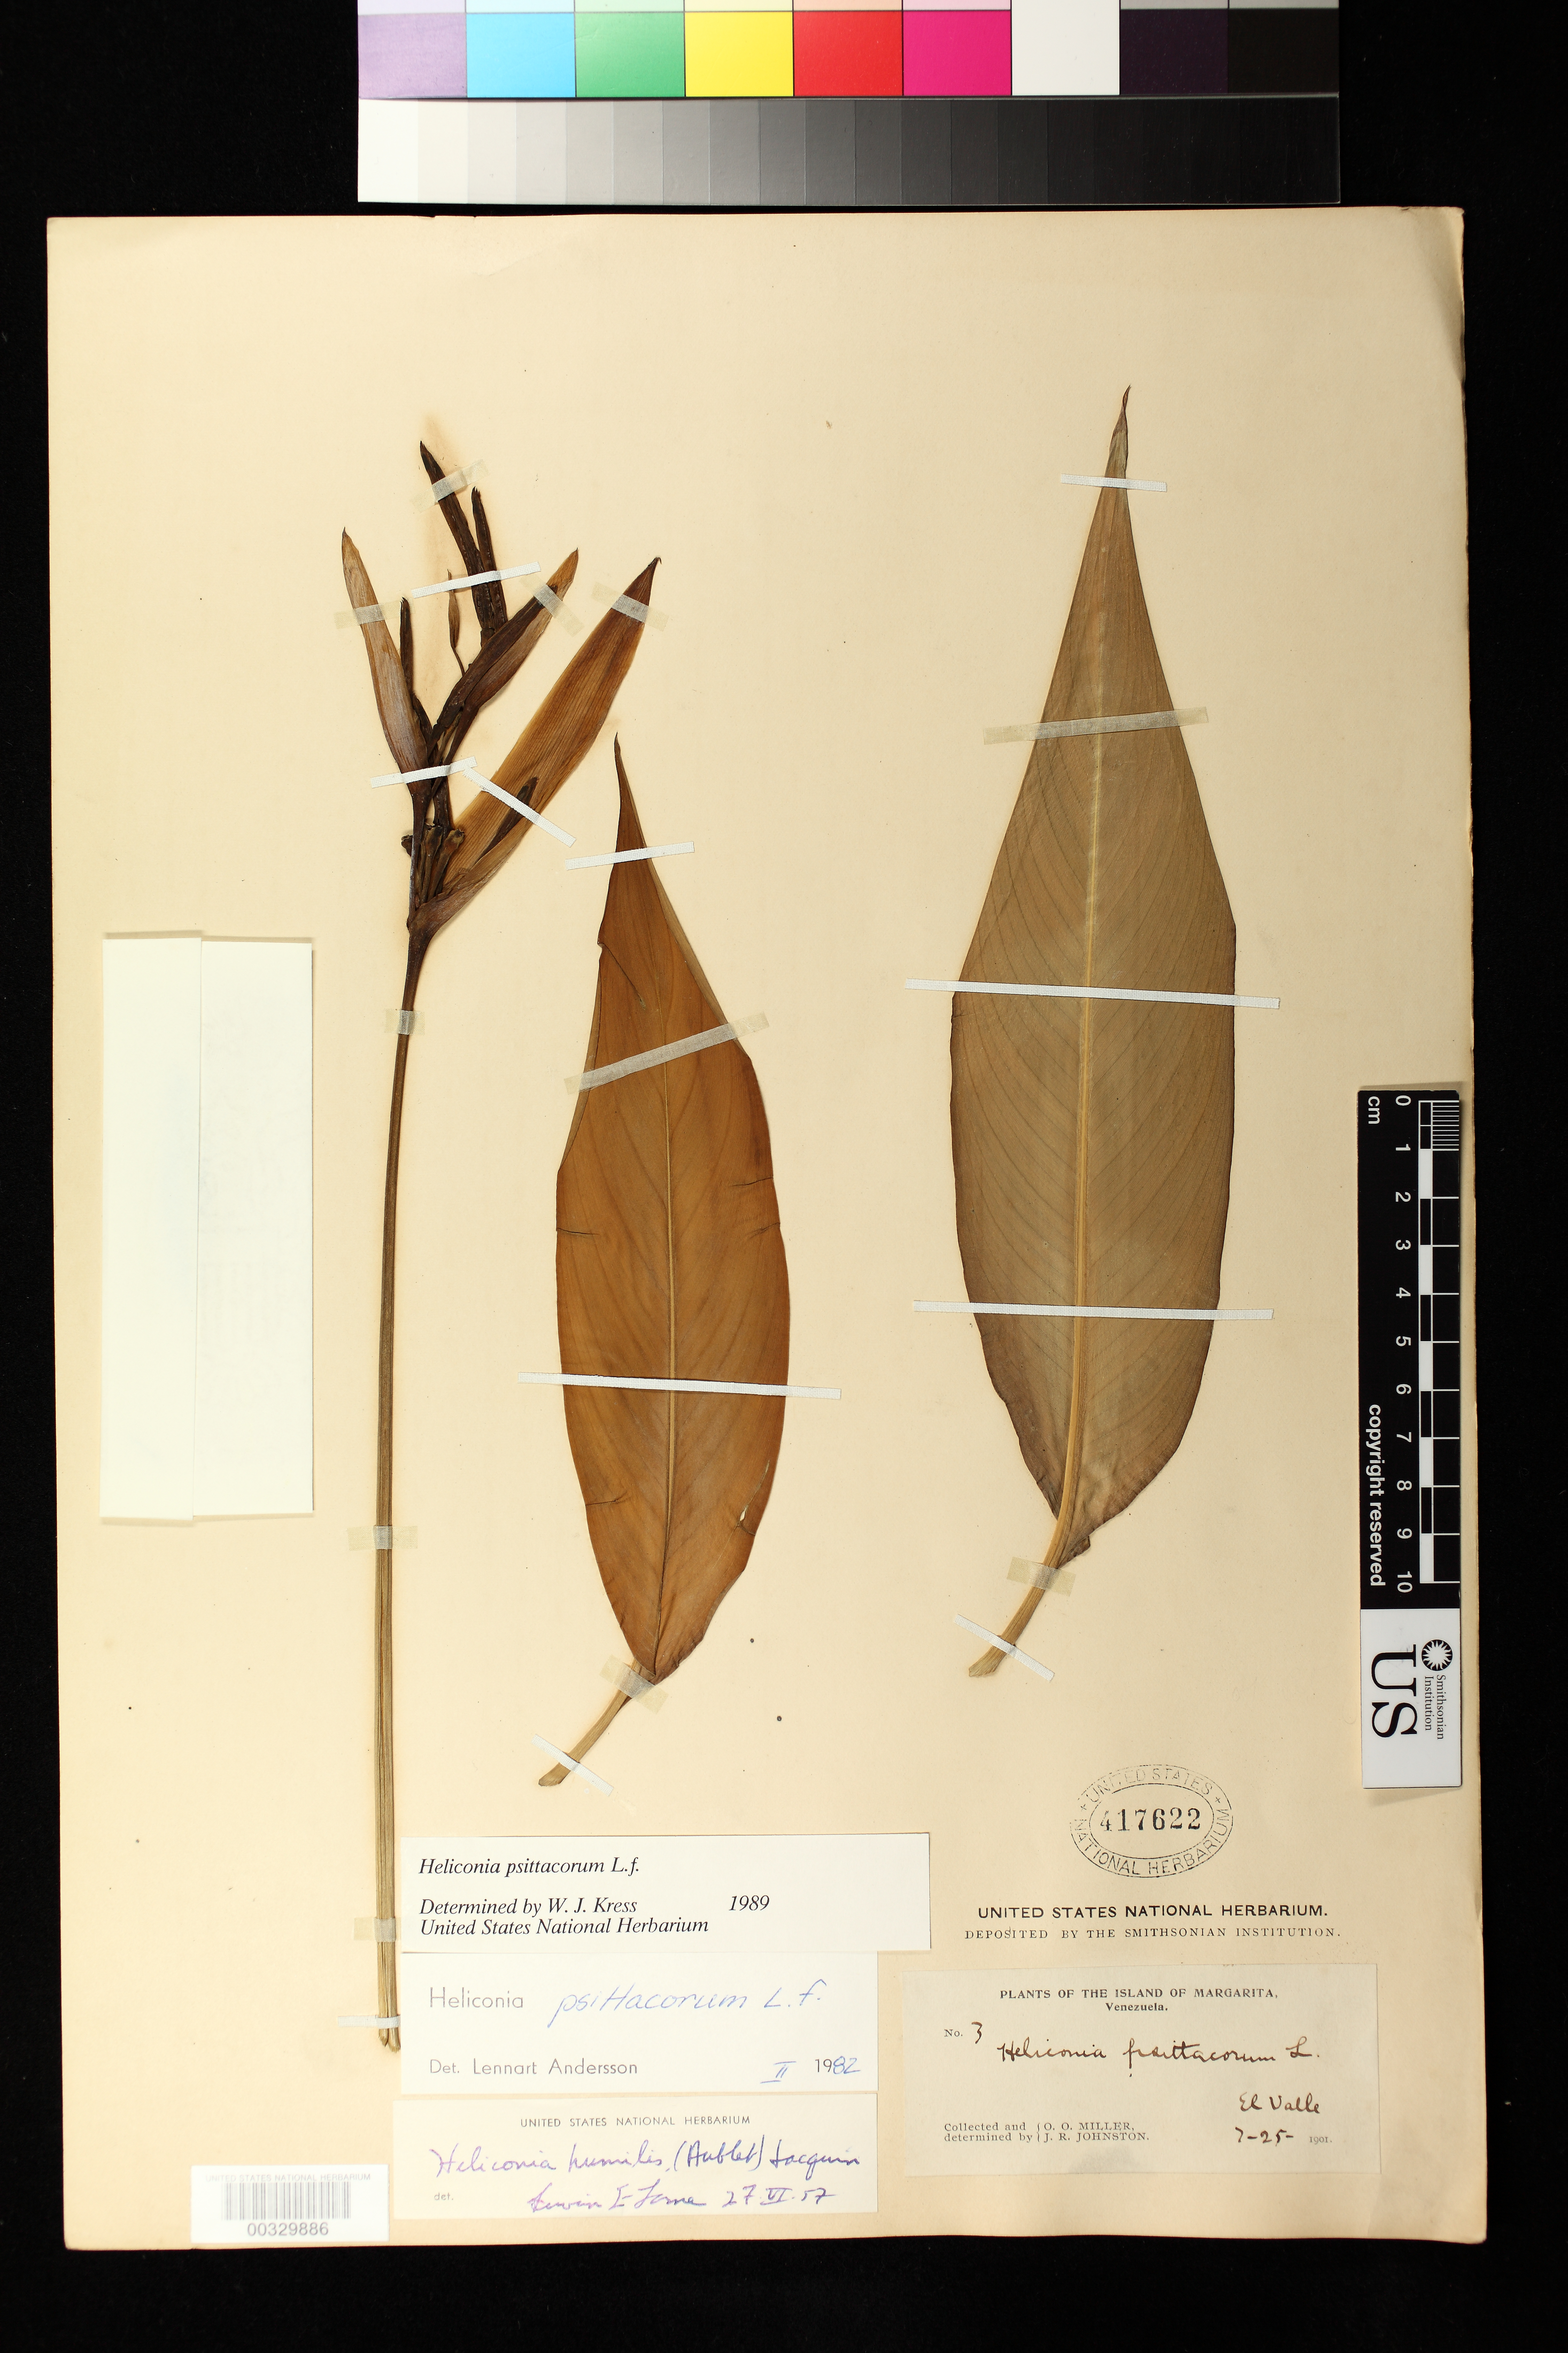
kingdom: Plantae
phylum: Tracheophyta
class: Liliopsida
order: Zingiberales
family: Heliconiaceae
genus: Heliconia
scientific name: Heliconia psittacorum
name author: L. f.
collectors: O. O. Miller & J. Johnston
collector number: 3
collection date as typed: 25 Jul 1901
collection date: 1901-07-25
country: Venezuela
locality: Island of margarita, el valle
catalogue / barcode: US 417622